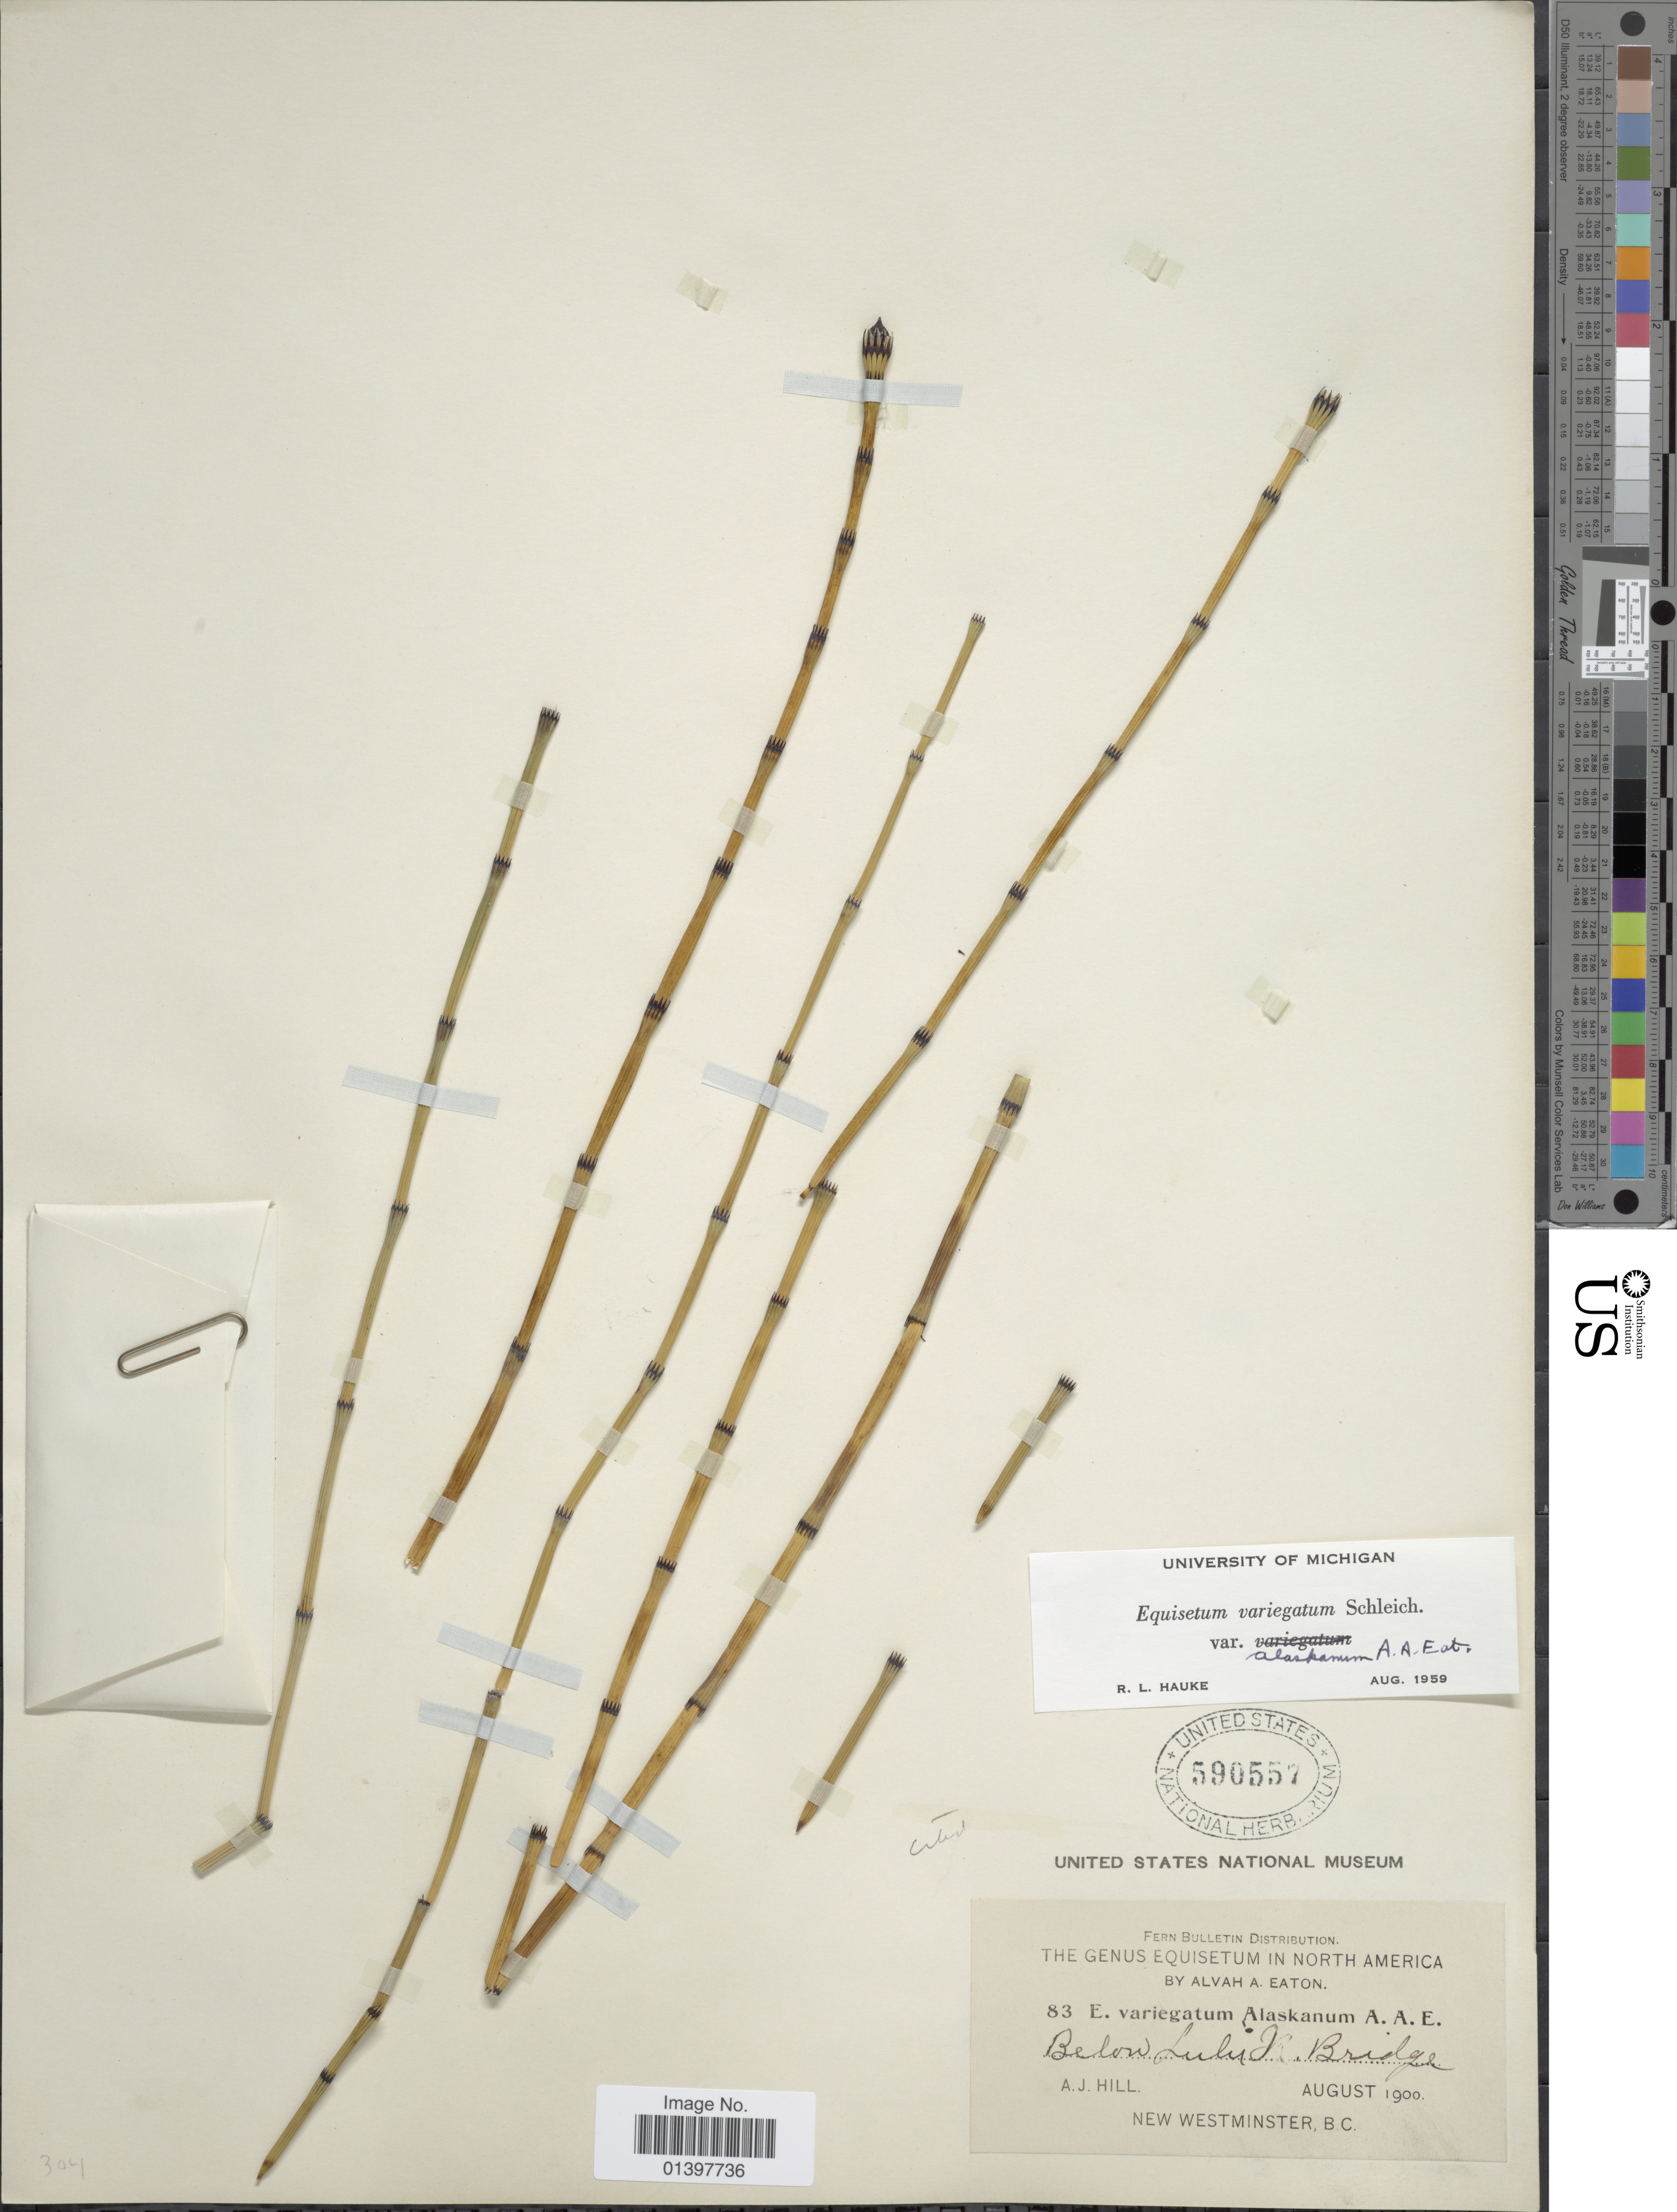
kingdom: Plantae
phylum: Tracheophyta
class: Polypodiopsida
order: Equisetales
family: Equisetaceae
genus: Equisetum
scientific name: Equisetum variegatum var. alaskanum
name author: A.A. Eaton ex Trel. in Harriman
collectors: A. Hill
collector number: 83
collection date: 1900-08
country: Canada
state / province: British Columbia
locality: New Westminister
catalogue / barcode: US 590557